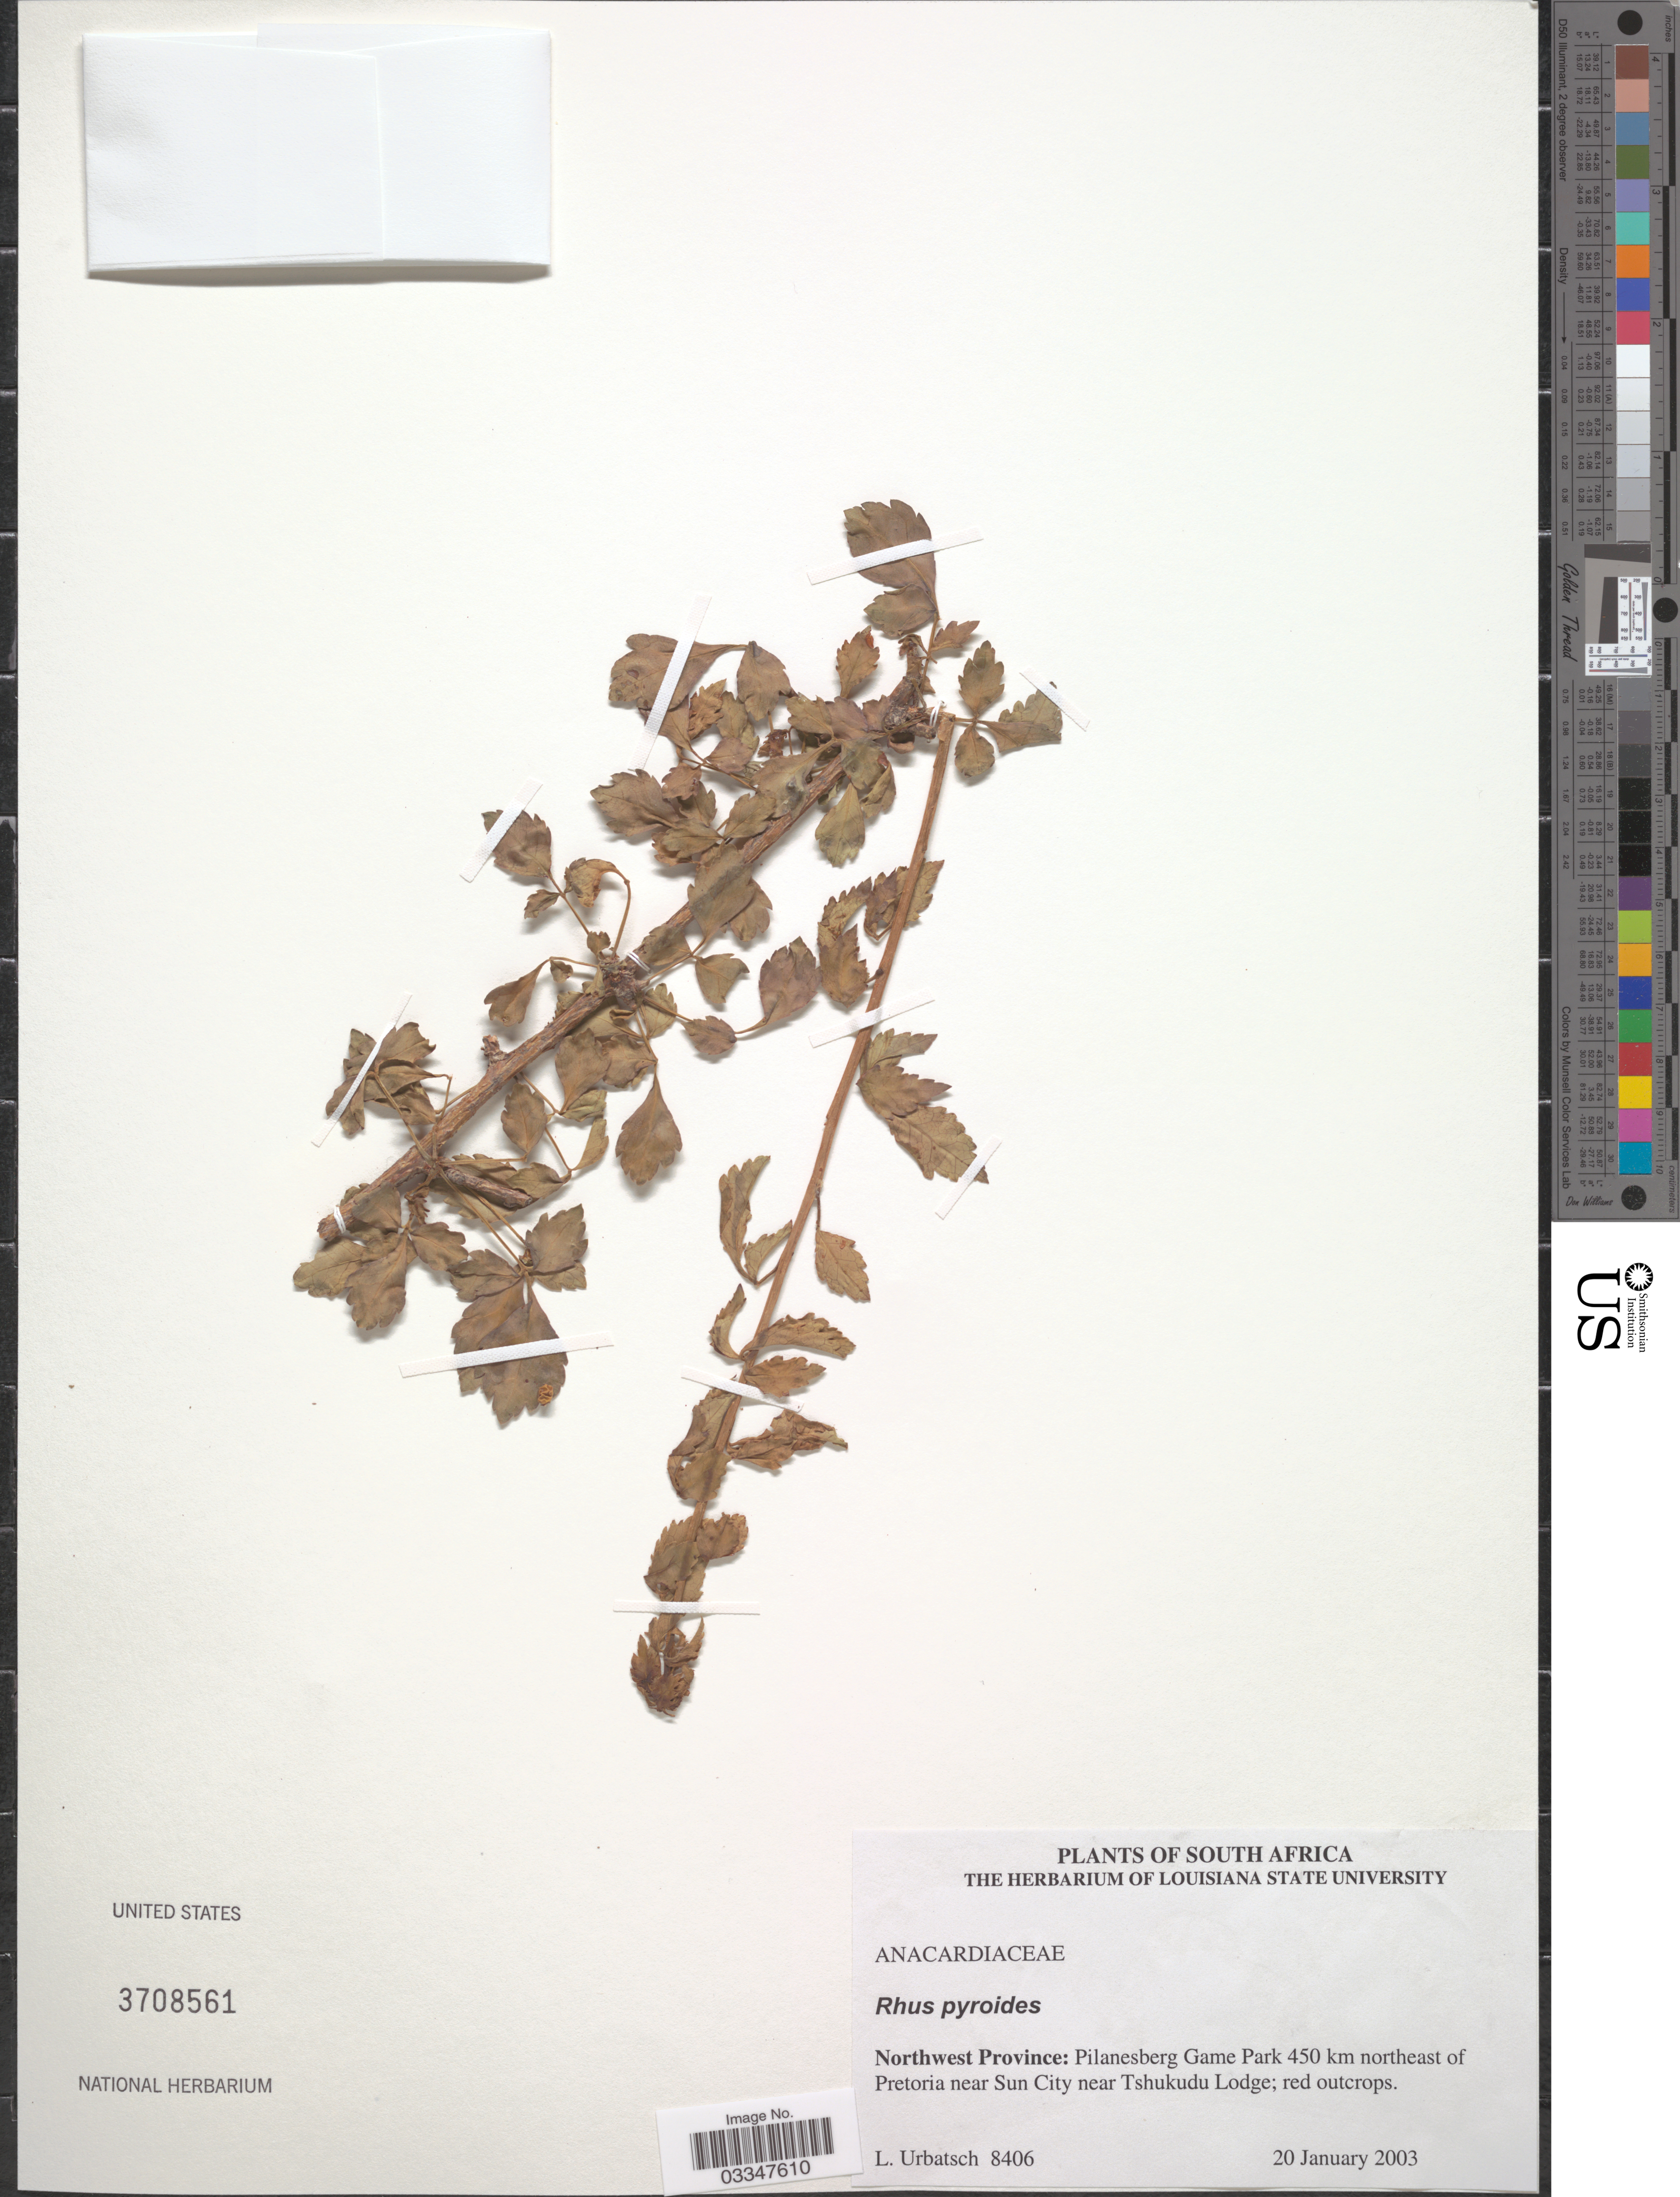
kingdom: Plantae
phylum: Tracheophyta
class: Magnoliopsida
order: Sapindales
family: Anacardiaceae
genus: Rhus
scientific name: Rhus pyroides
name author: Burch.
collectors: L. E. Urbatsch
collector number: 8406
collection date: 2003-01-20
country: South Africa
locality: Northwest Province: Pilanesberg Game Park 450 km northeast of Pretoria near Sun City near Tshukudu Lodge.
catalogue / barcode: US 3708561